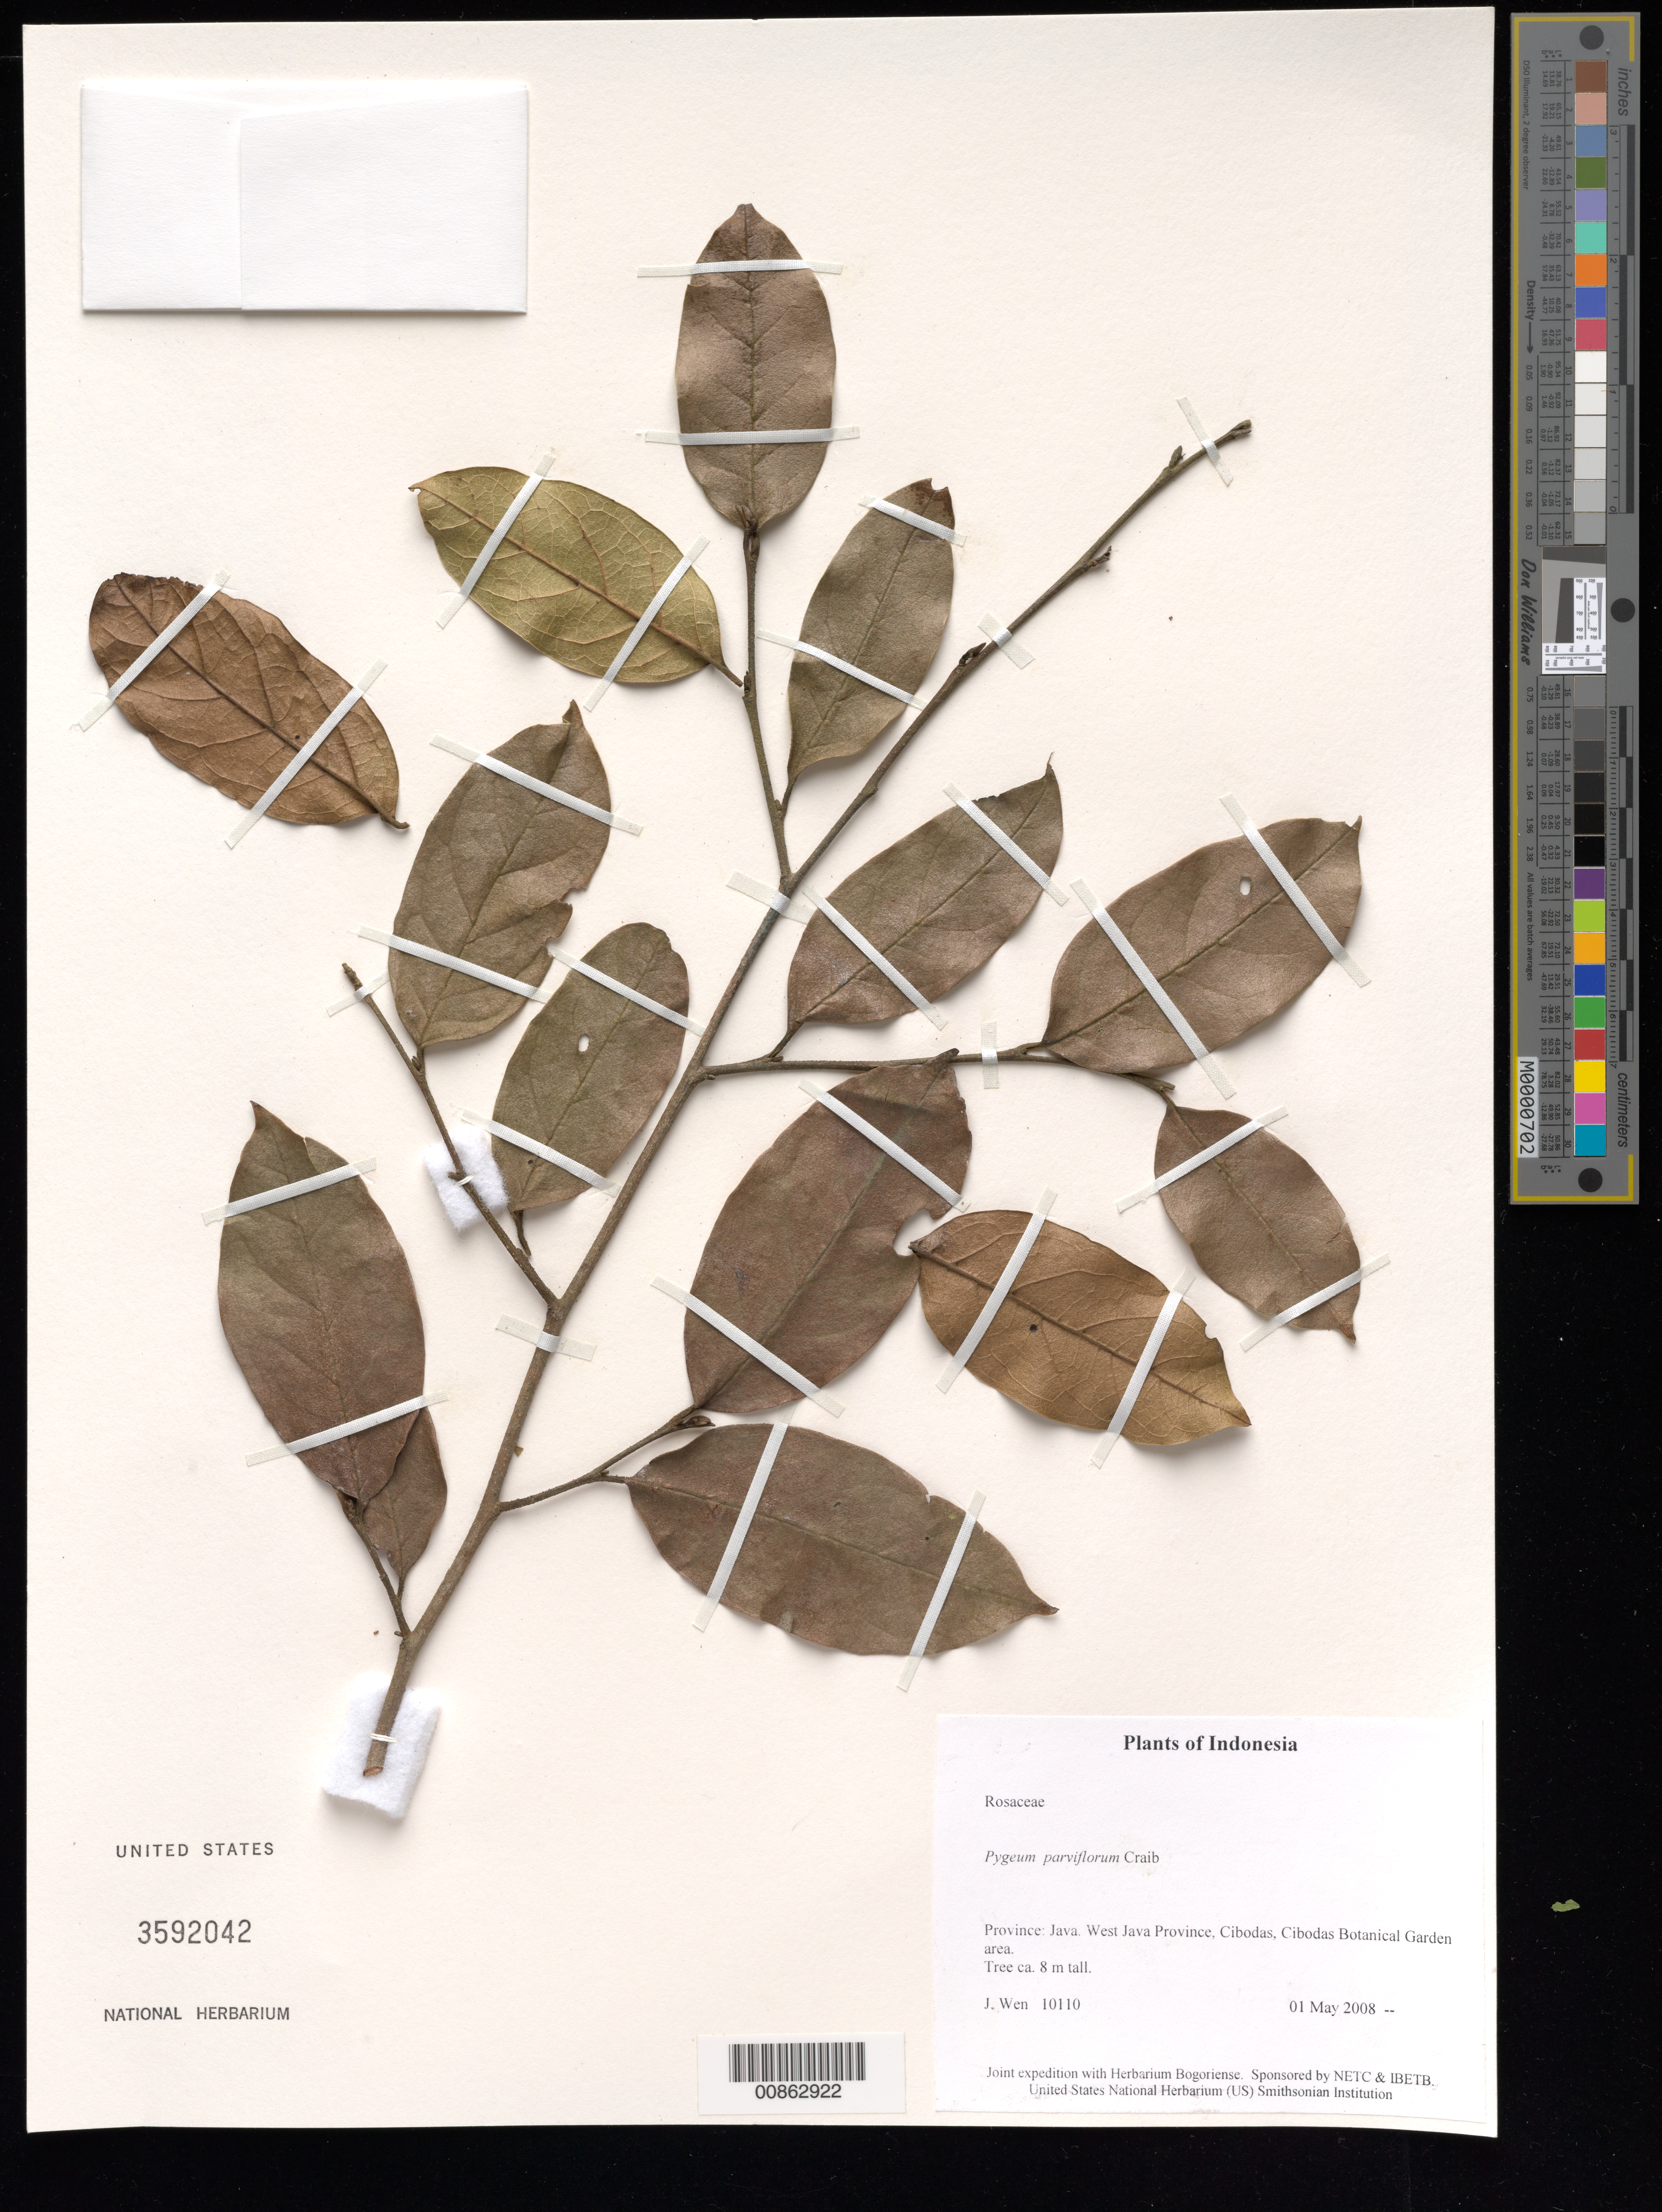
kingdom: Plantae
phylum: Tracheophyta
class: Magnoliopsida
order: Rosales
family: Rosaceae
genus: Pygeum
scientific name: Pygeum parviflorum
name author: Teysm. & Binn.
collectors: J. Wen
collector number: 10110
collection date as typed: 01 May 2008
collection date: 2008-05-01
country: Indonesia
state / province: Java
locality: West Java Province, Cibodas, Cibodas Botanical Garden area.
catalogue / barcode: US 3592042